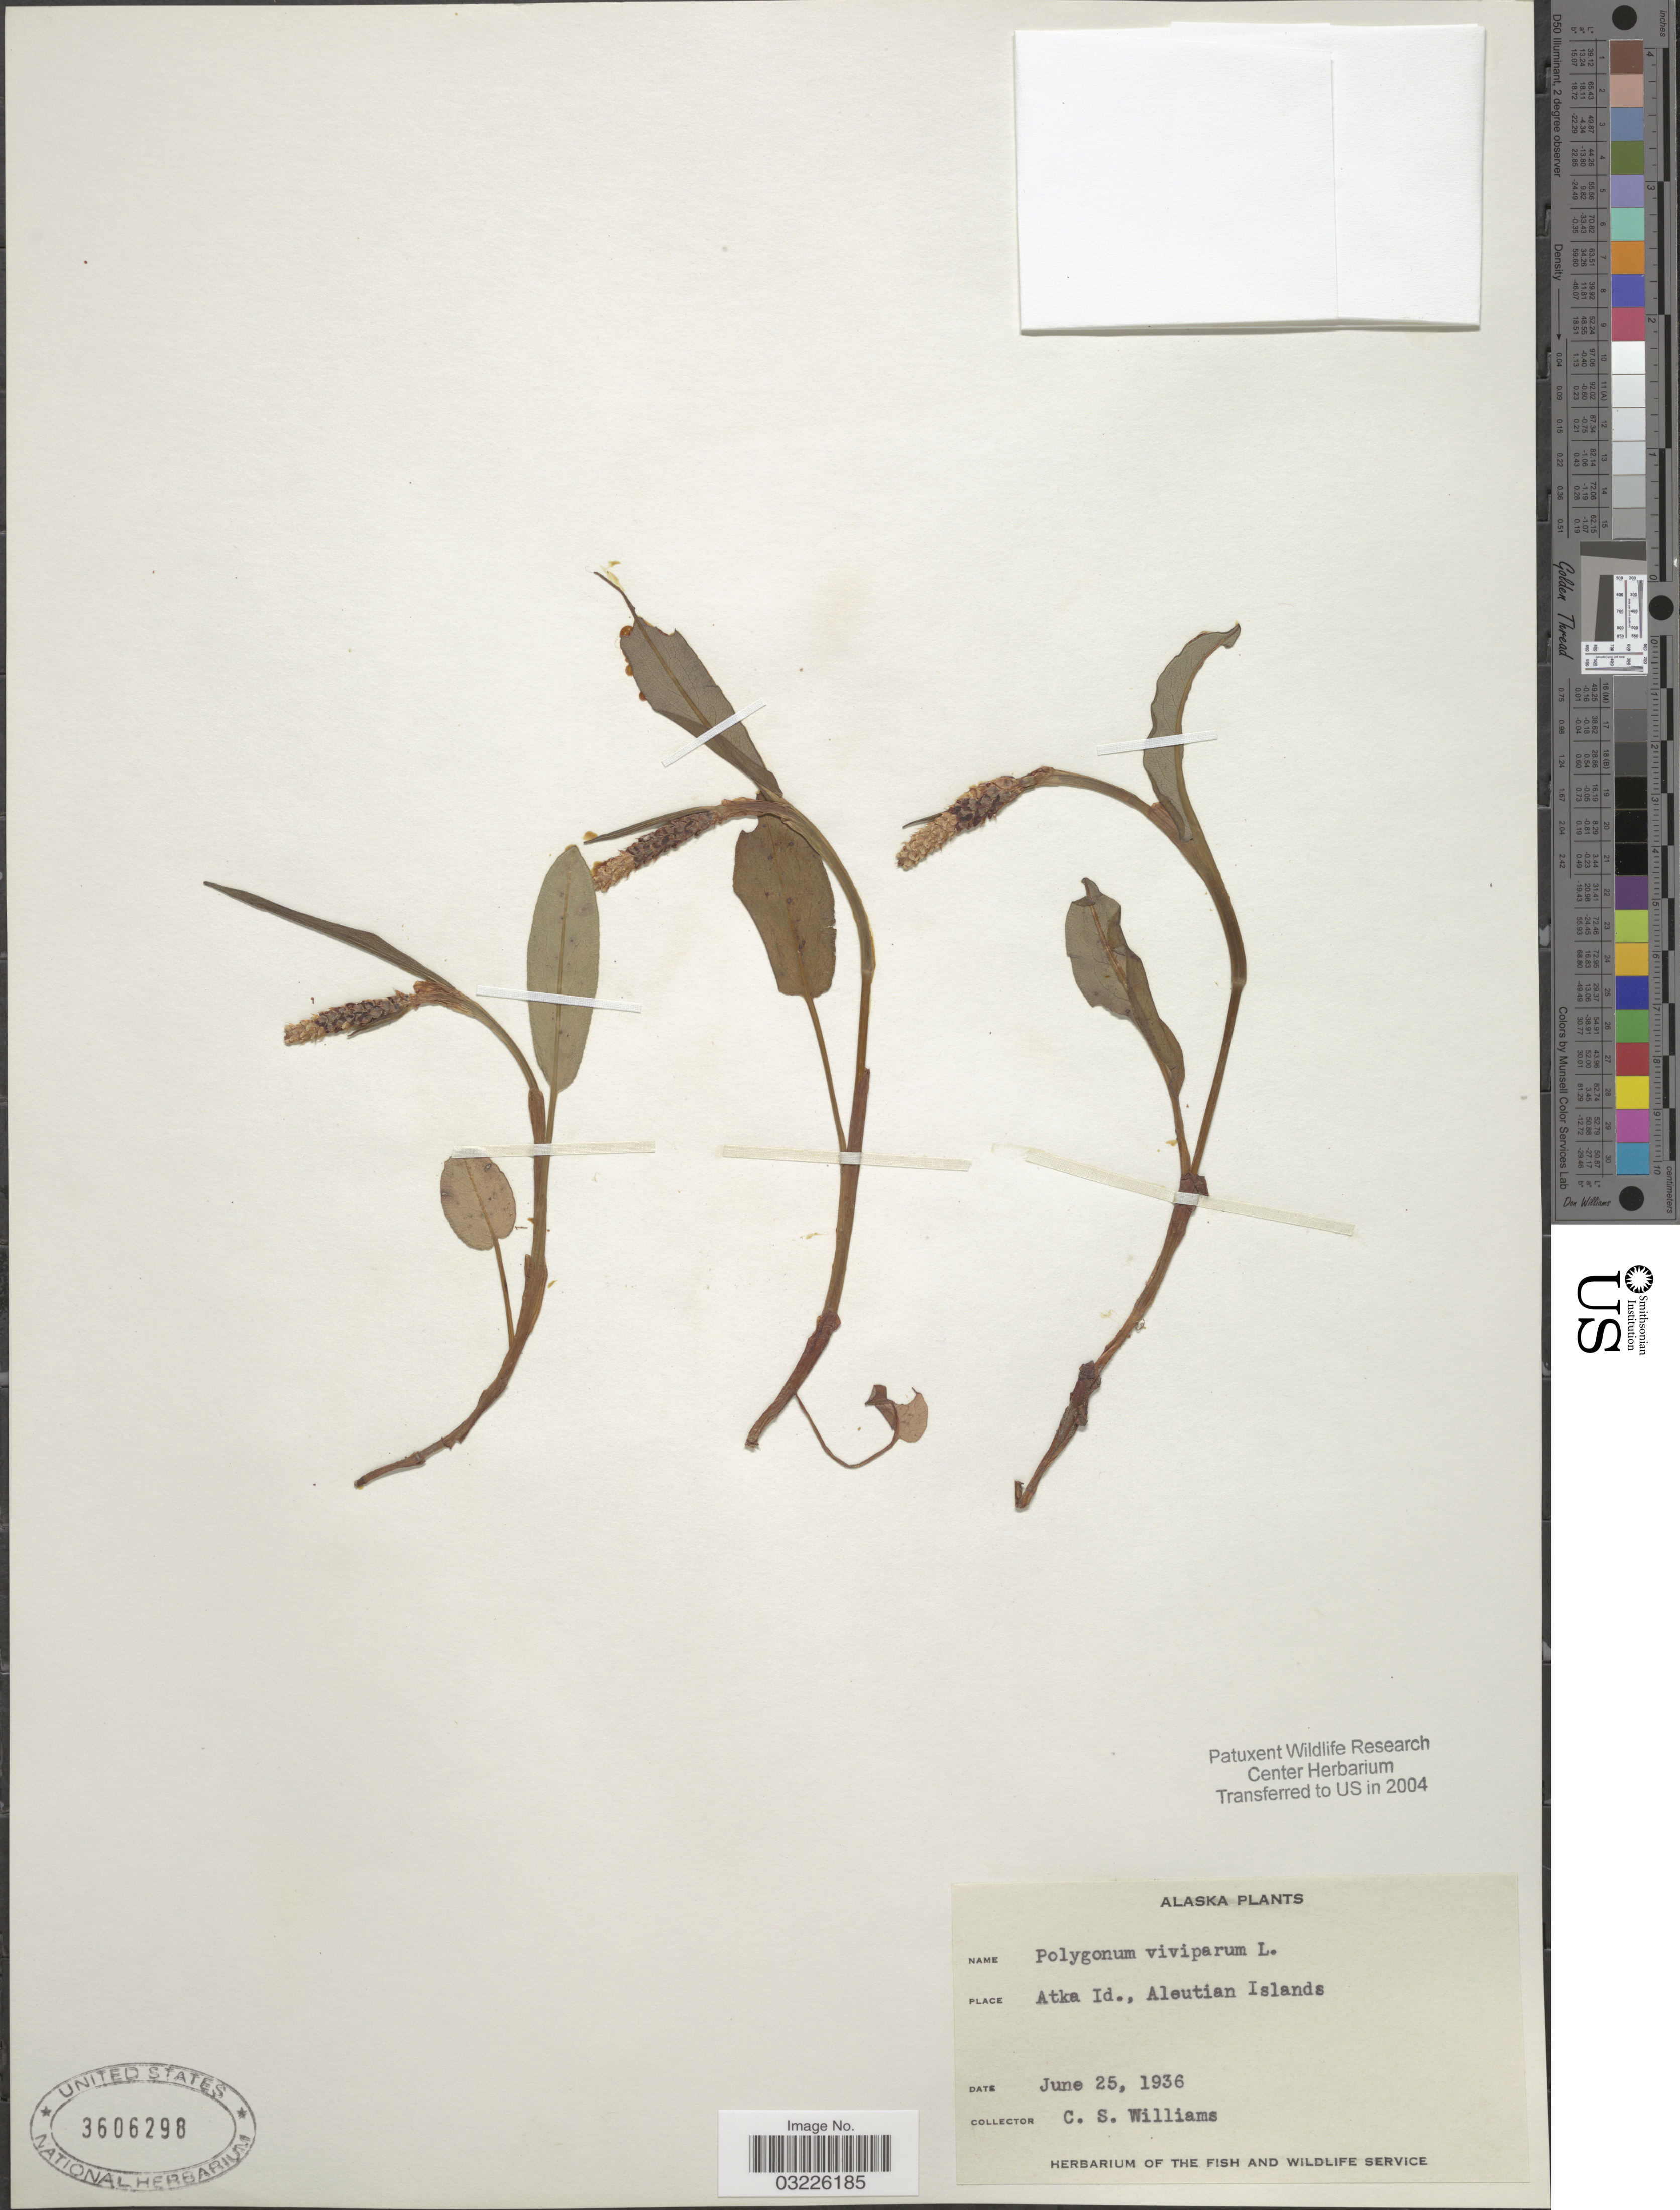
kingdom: Plantae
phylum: Tracheophyta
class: Magnoliopsida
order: Caryophyllales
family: Polygonaceae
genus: Bistorta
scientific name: Bistorta vivipara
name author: (L.) Delarbre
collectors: C. Williams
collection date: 1936-06-25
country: United States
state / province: Alaska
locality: Atka Id., Aleutian Islands.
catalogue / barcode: US 3606298